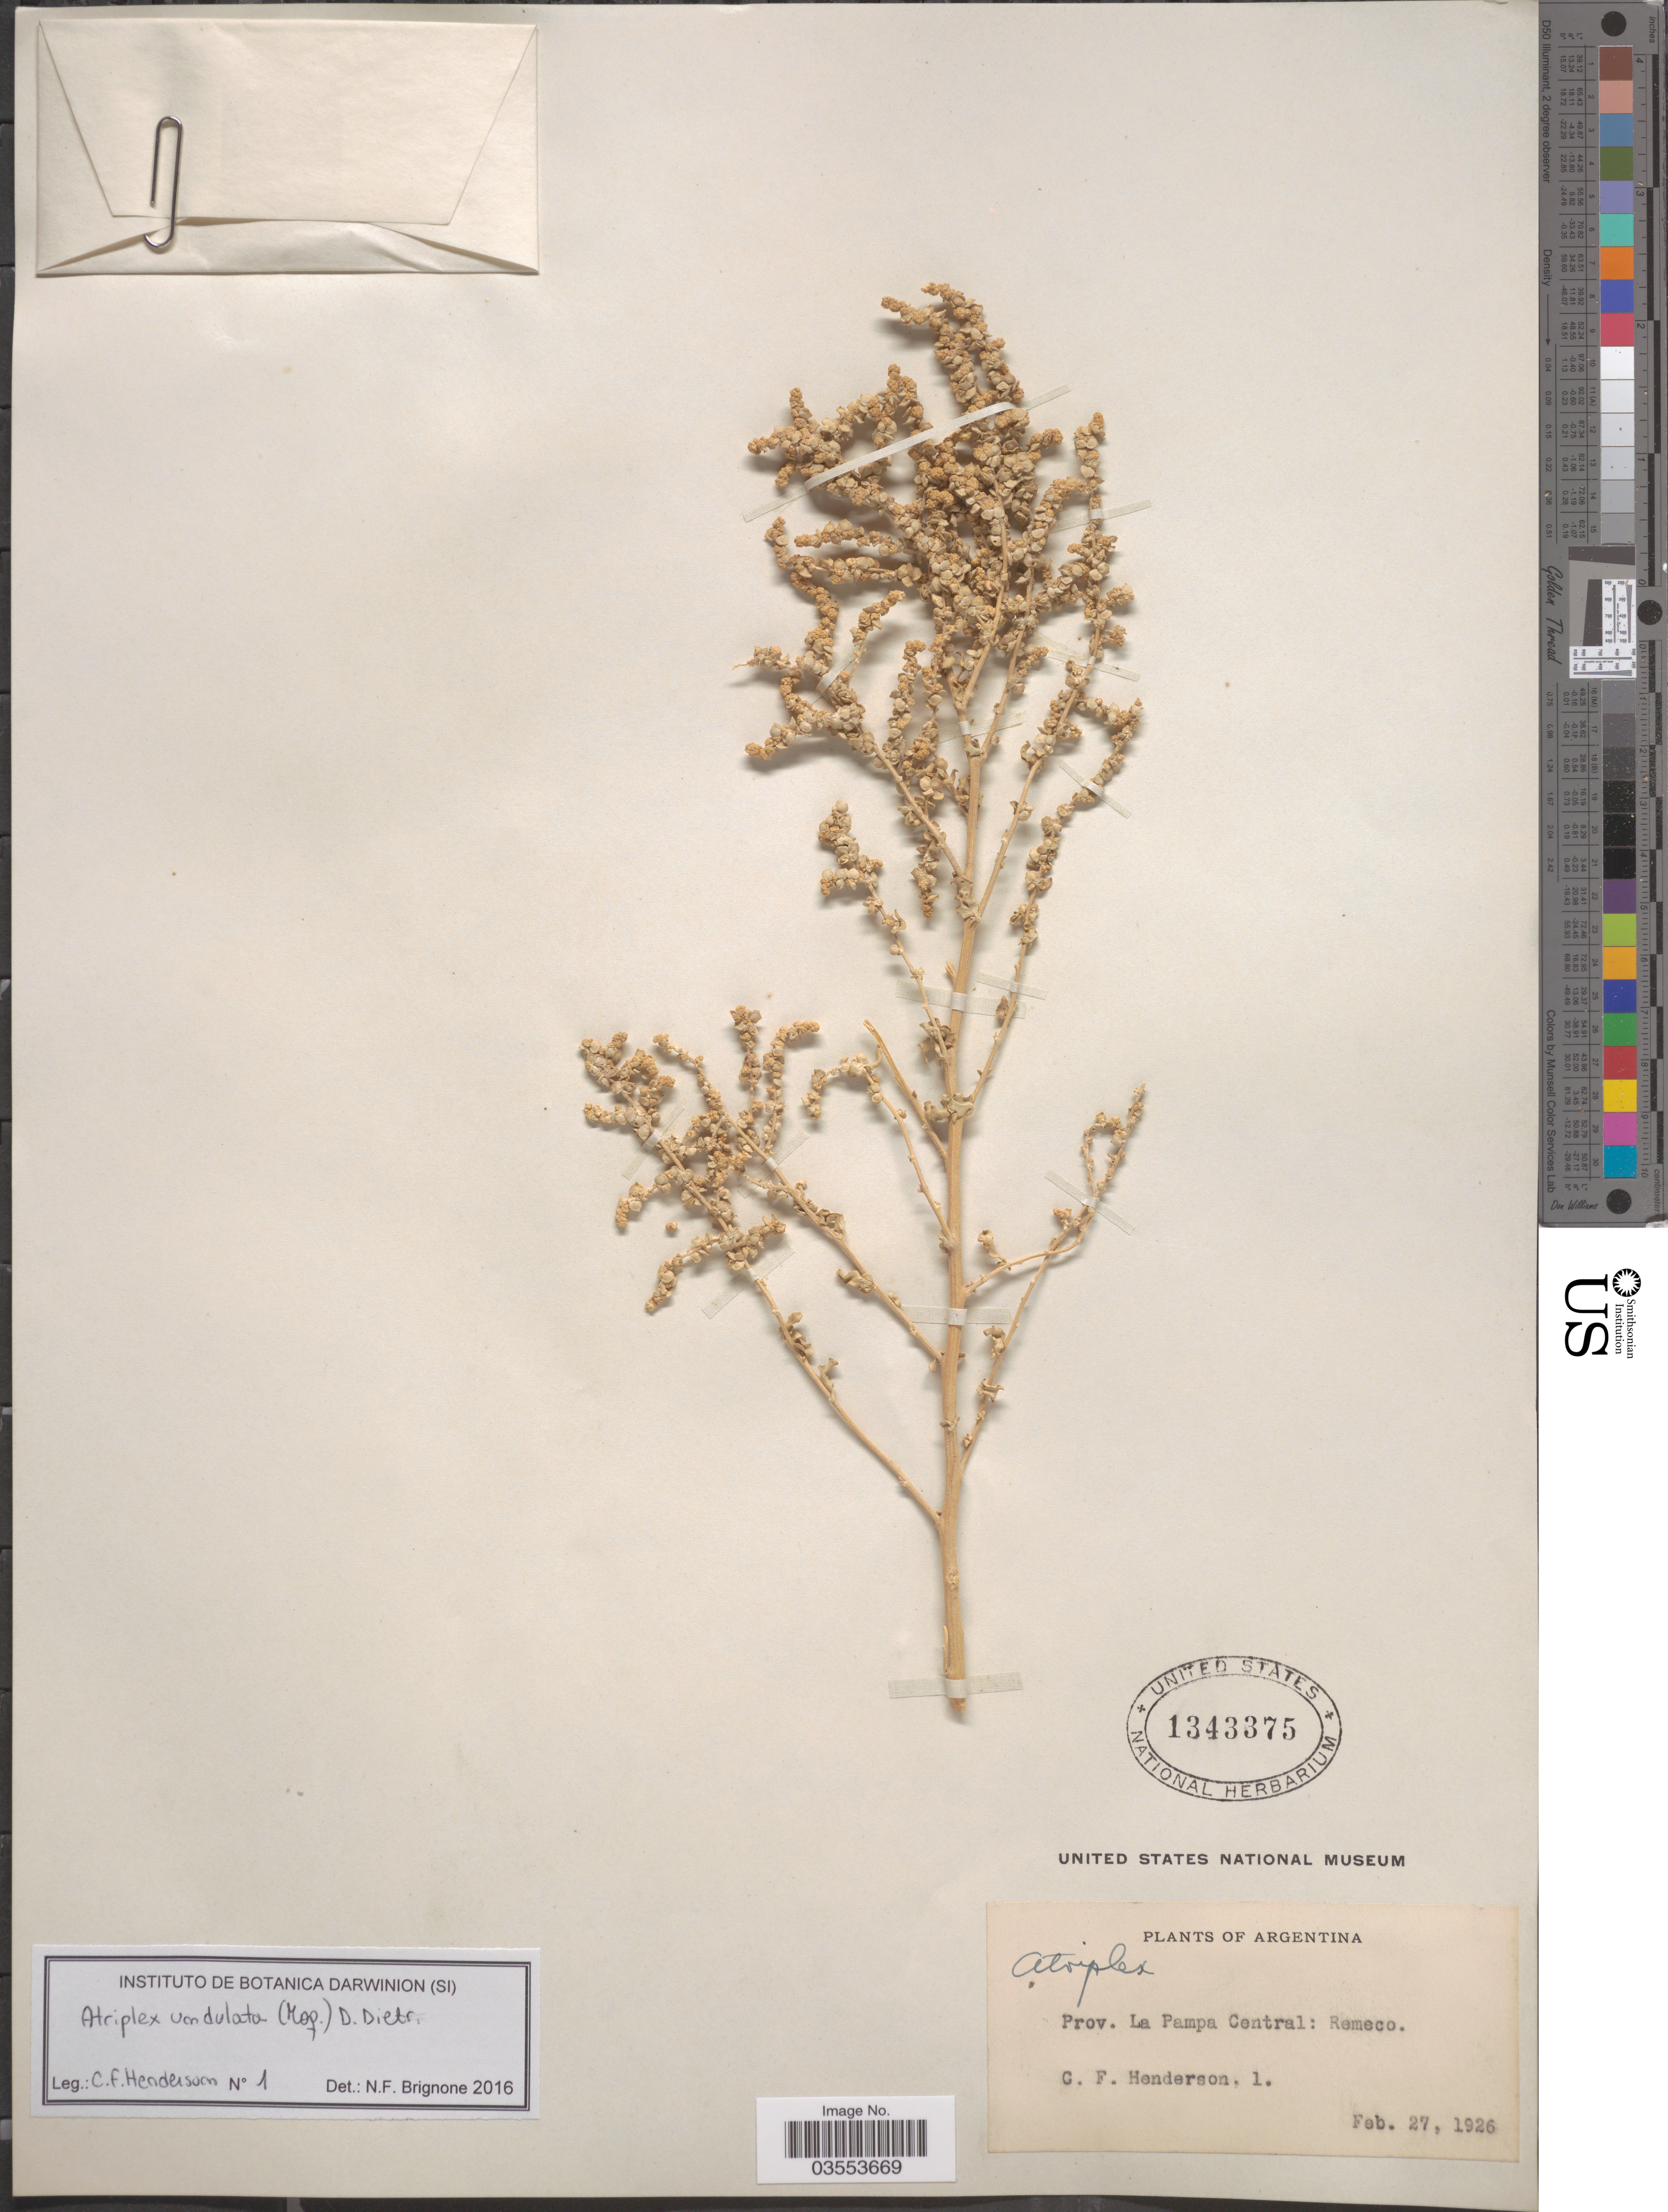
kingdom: Plantae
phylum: Tracheophyta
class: Magnoliopsida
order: Caryophyllales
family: Amaranthaceae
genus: Atriplex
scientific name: Atriplex sp.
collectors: C. Henderson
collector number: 1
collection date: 1926-02-27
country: Argentina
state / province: La Pampa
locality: Prov. La Pampa Central: Remeco.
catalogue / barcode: US 1343375